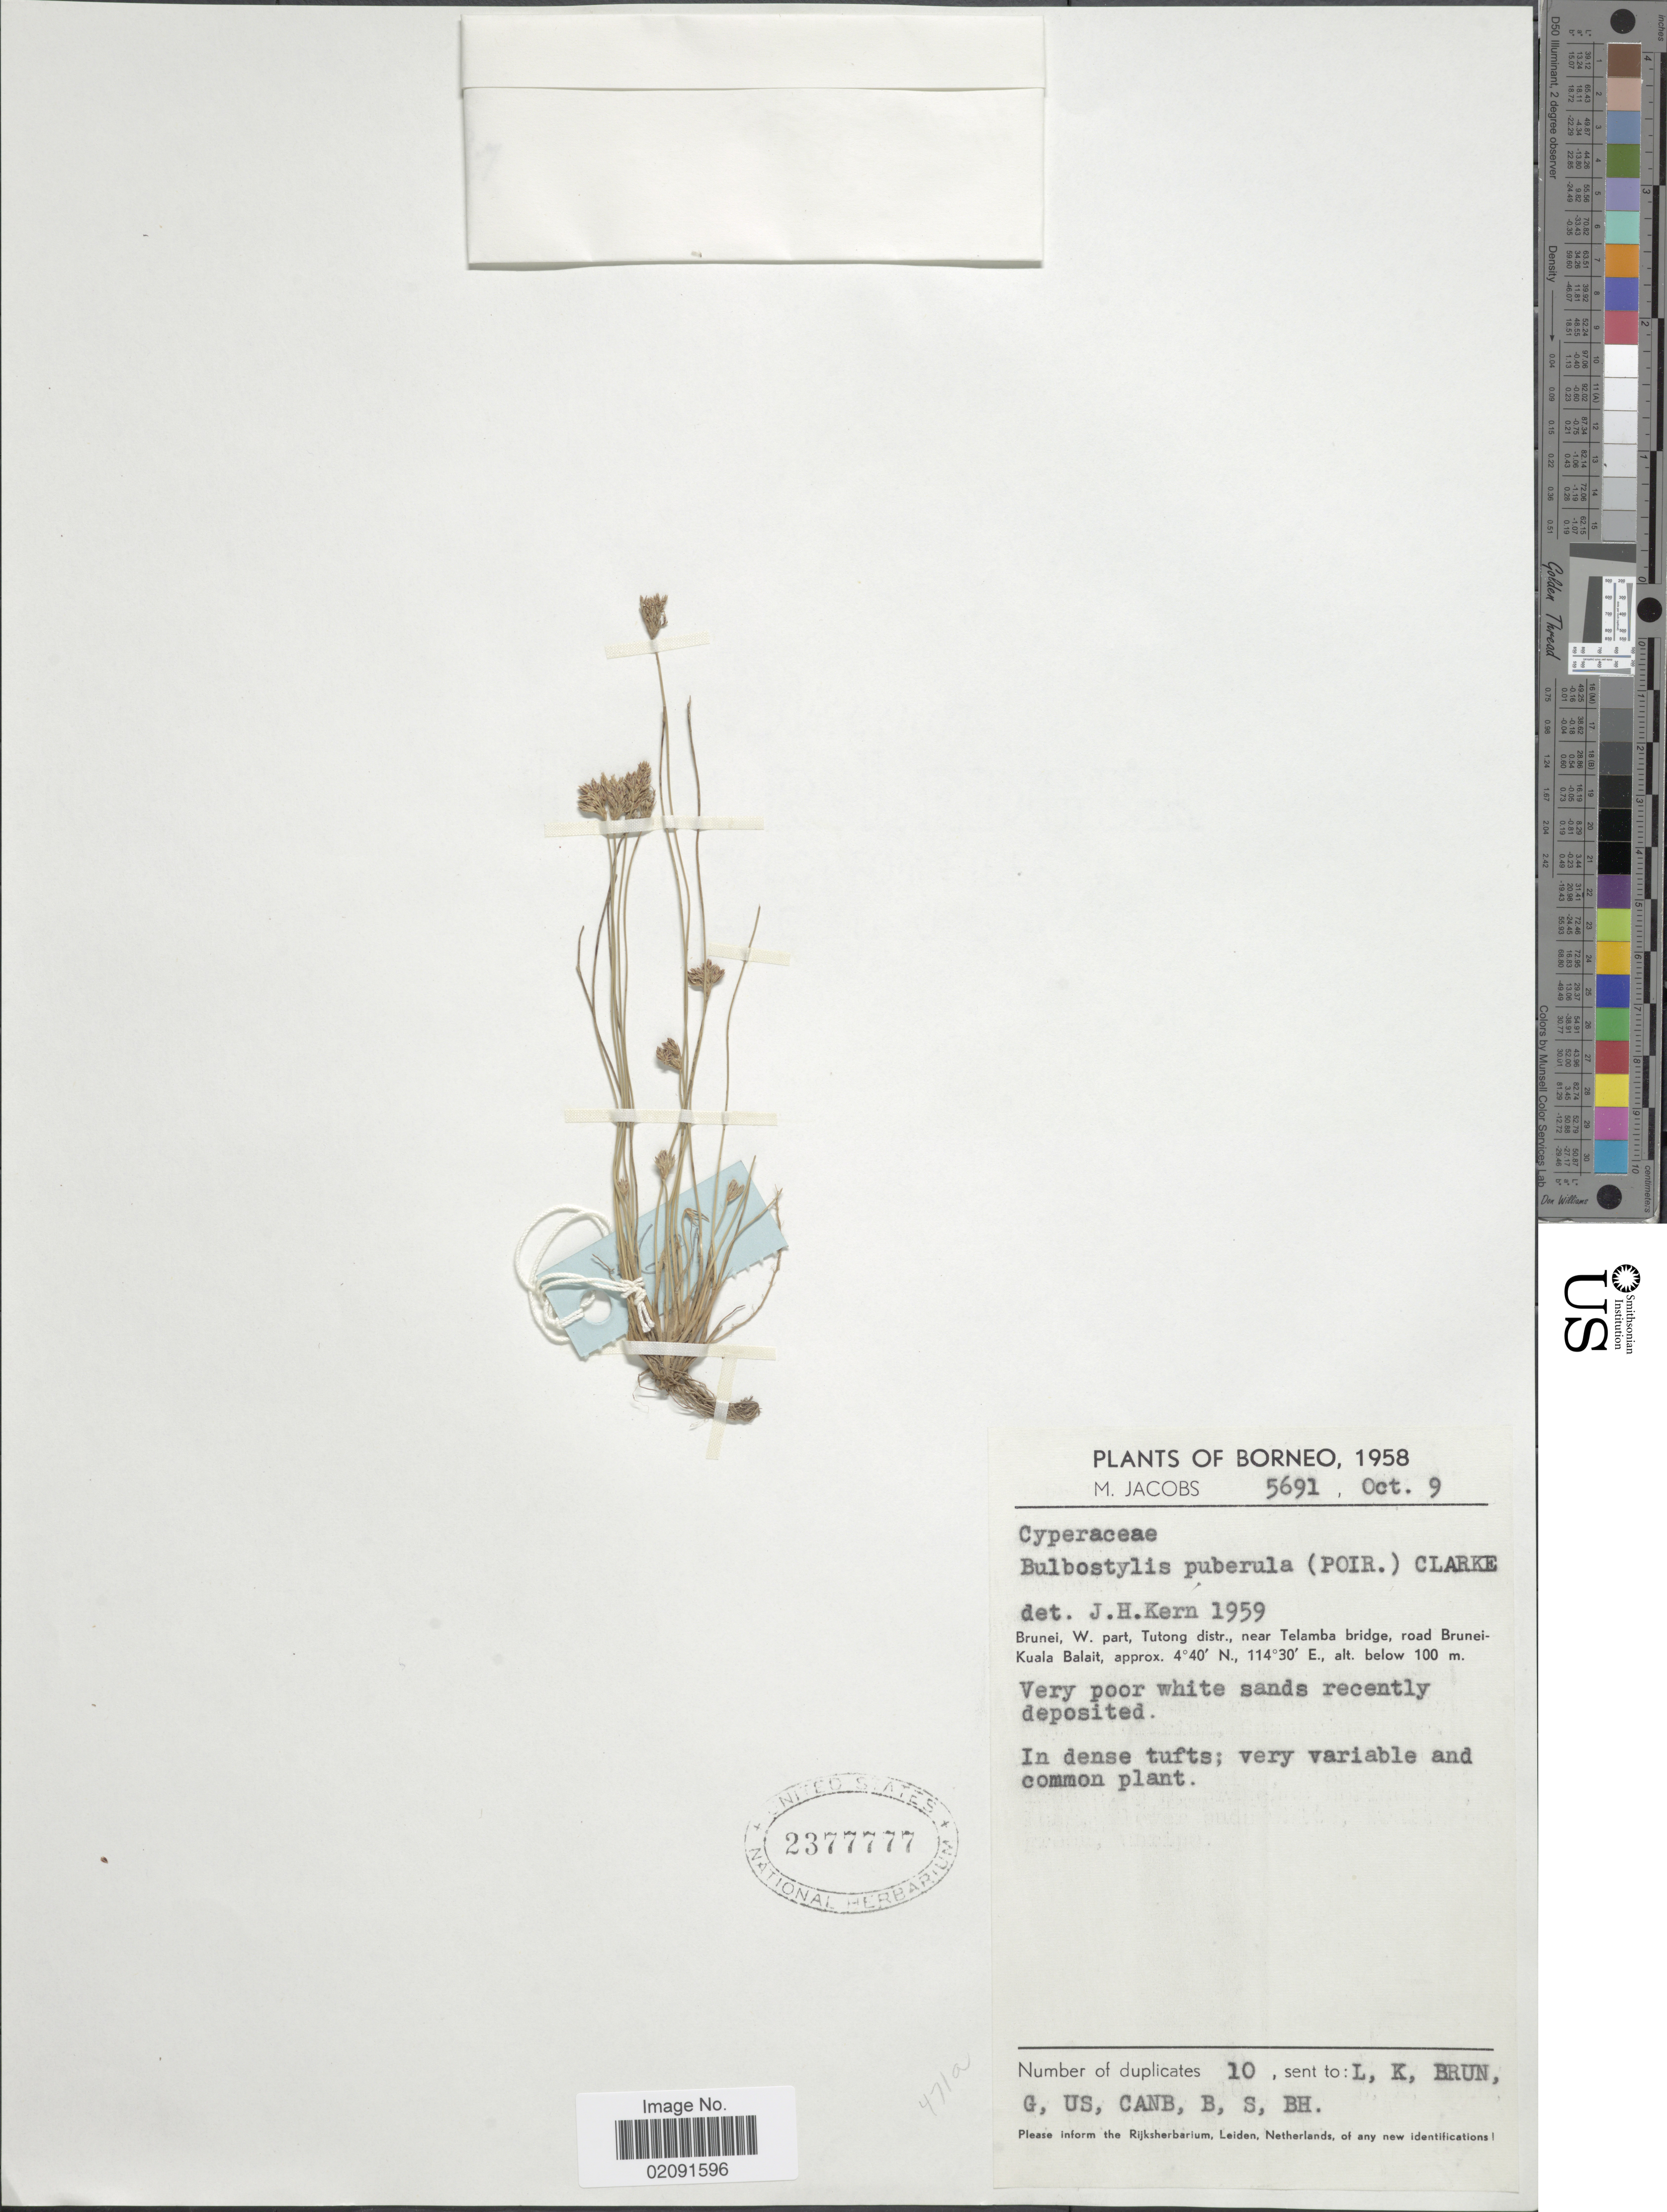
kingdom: Plantae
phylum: Tracheophyta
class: Liliopsida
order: Poales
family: Cyperaceae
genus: Bulbostylis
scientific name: Bulbostylis thouarsii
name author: (Roem. & Schult.) ex Veldkamp & Verloove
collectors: M. Jacobs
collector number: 5691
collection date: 1958-10-09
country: Brunei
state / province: Tutong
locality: Borneo. Brunei, W. part, Tutong distr., near Telamba bridge road Brunei-Kuala Balait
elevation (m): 100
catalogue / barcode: US 2377777